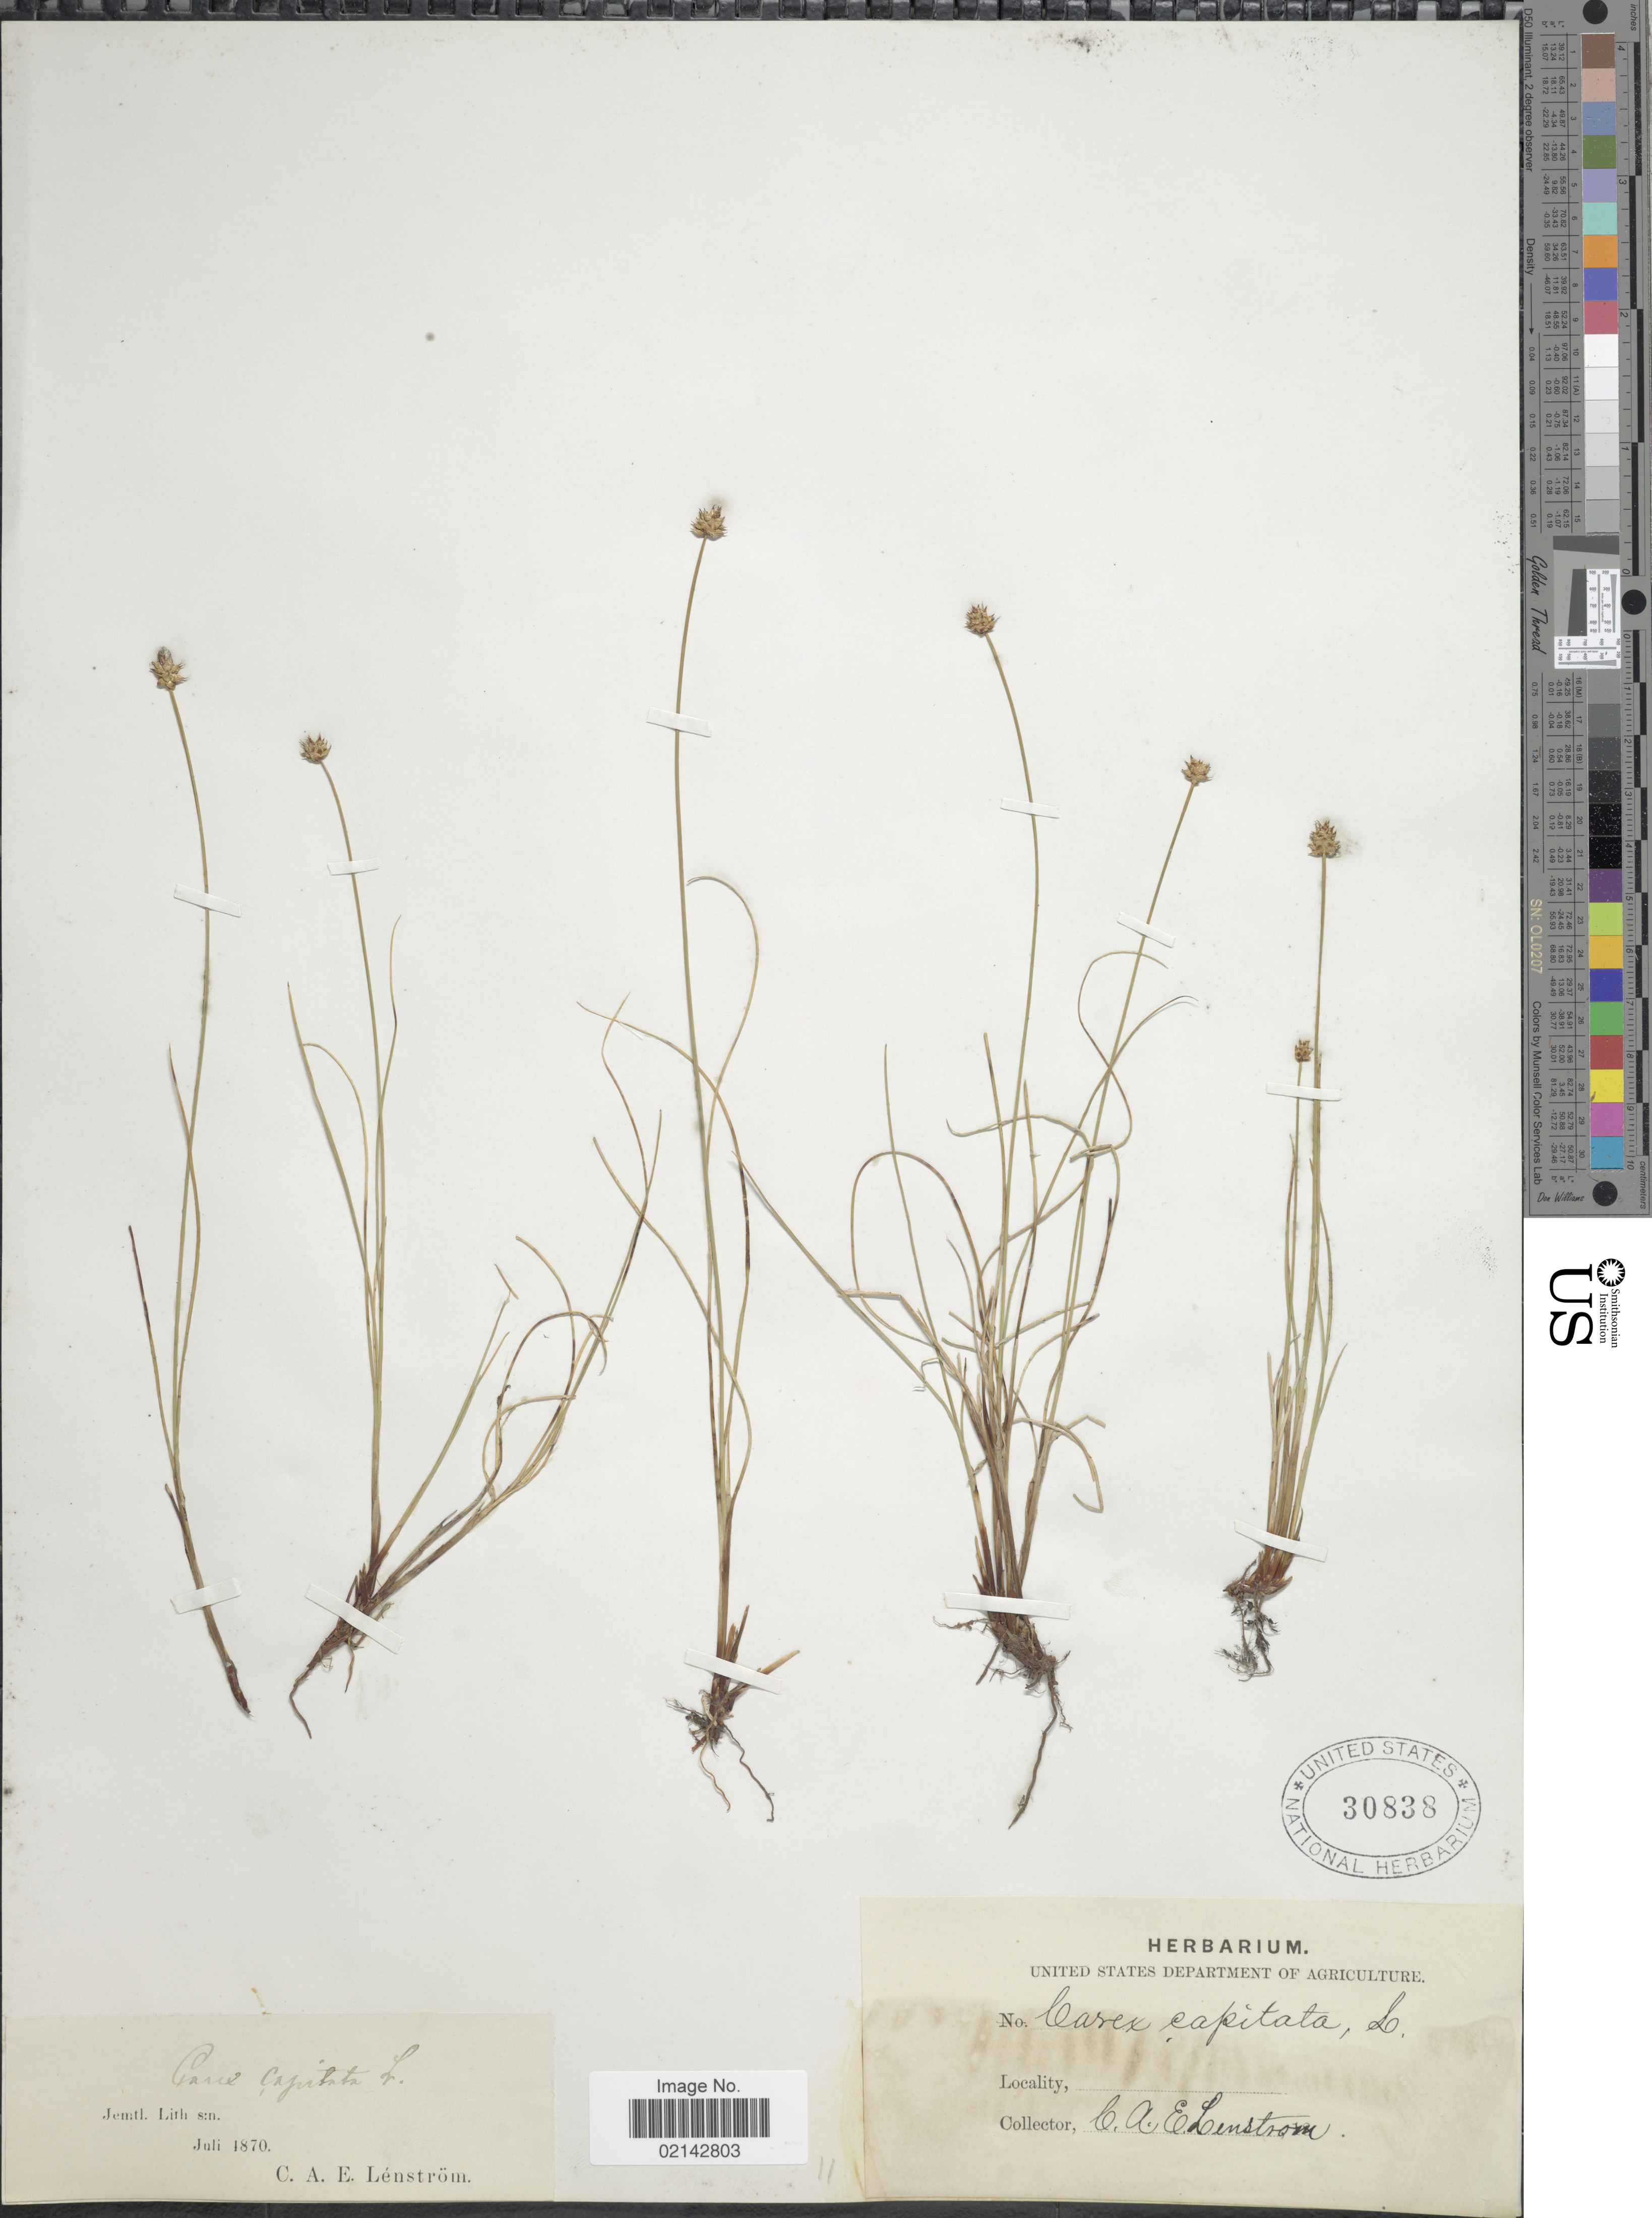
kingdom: Plantae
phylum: Tracheophyta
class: Liliopsida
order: Poales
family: Cyperaceae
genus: Carex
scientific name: Carex capitata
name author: L.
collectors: C. A. Lénström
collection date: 1870-07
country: Sweden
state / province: Jämtland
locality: Jemtl. Lith s:n.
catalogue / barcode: US 30838